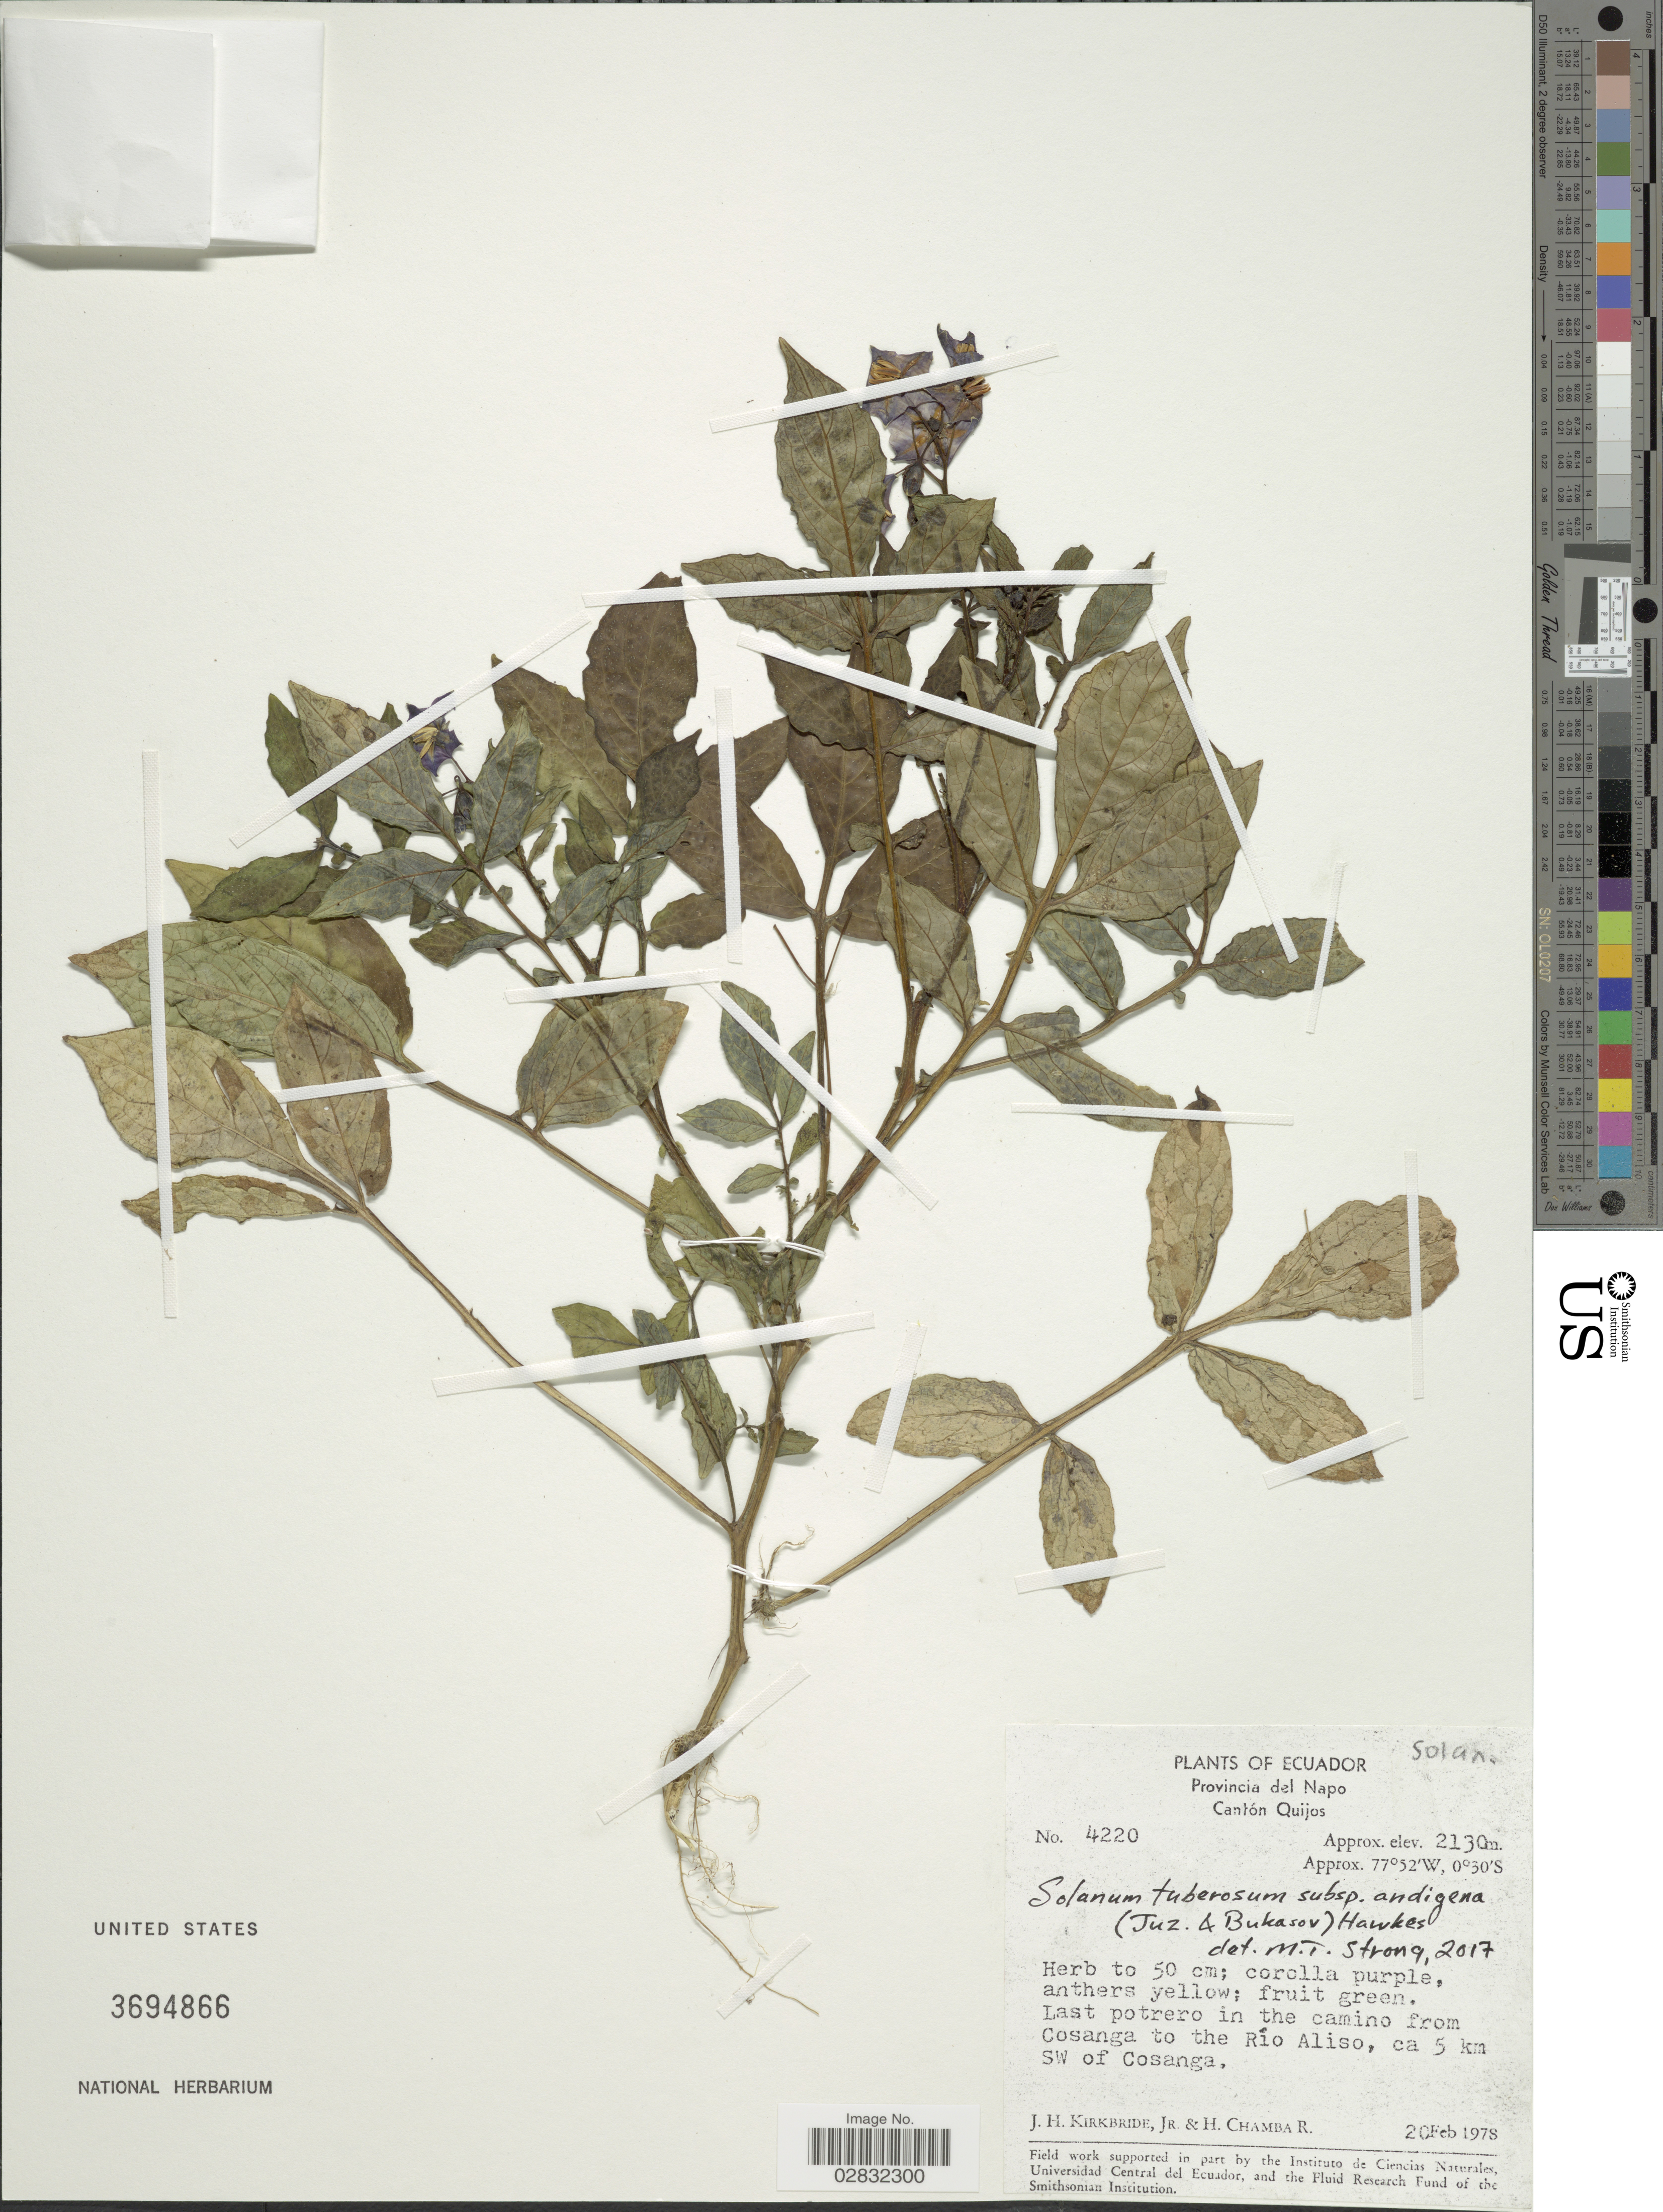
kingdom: Plantae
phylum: Tracheophyta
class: Magnoliopsida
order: Solanales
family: Solanaceae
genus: Solanum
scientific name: Solanum andigenum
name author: Juz. & Bukasov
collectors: J. H. Kirkbride & H. Chamba R.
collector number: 4220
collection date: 1978-02-20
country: Ecuador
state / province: Napo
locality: Provincia del Napo, Cantón Quijos, Last potrero in the camino from Cosanga to the Río Aliso, ca 5 km SW of Cosanga.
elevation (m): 2130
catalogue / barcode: US 3694866